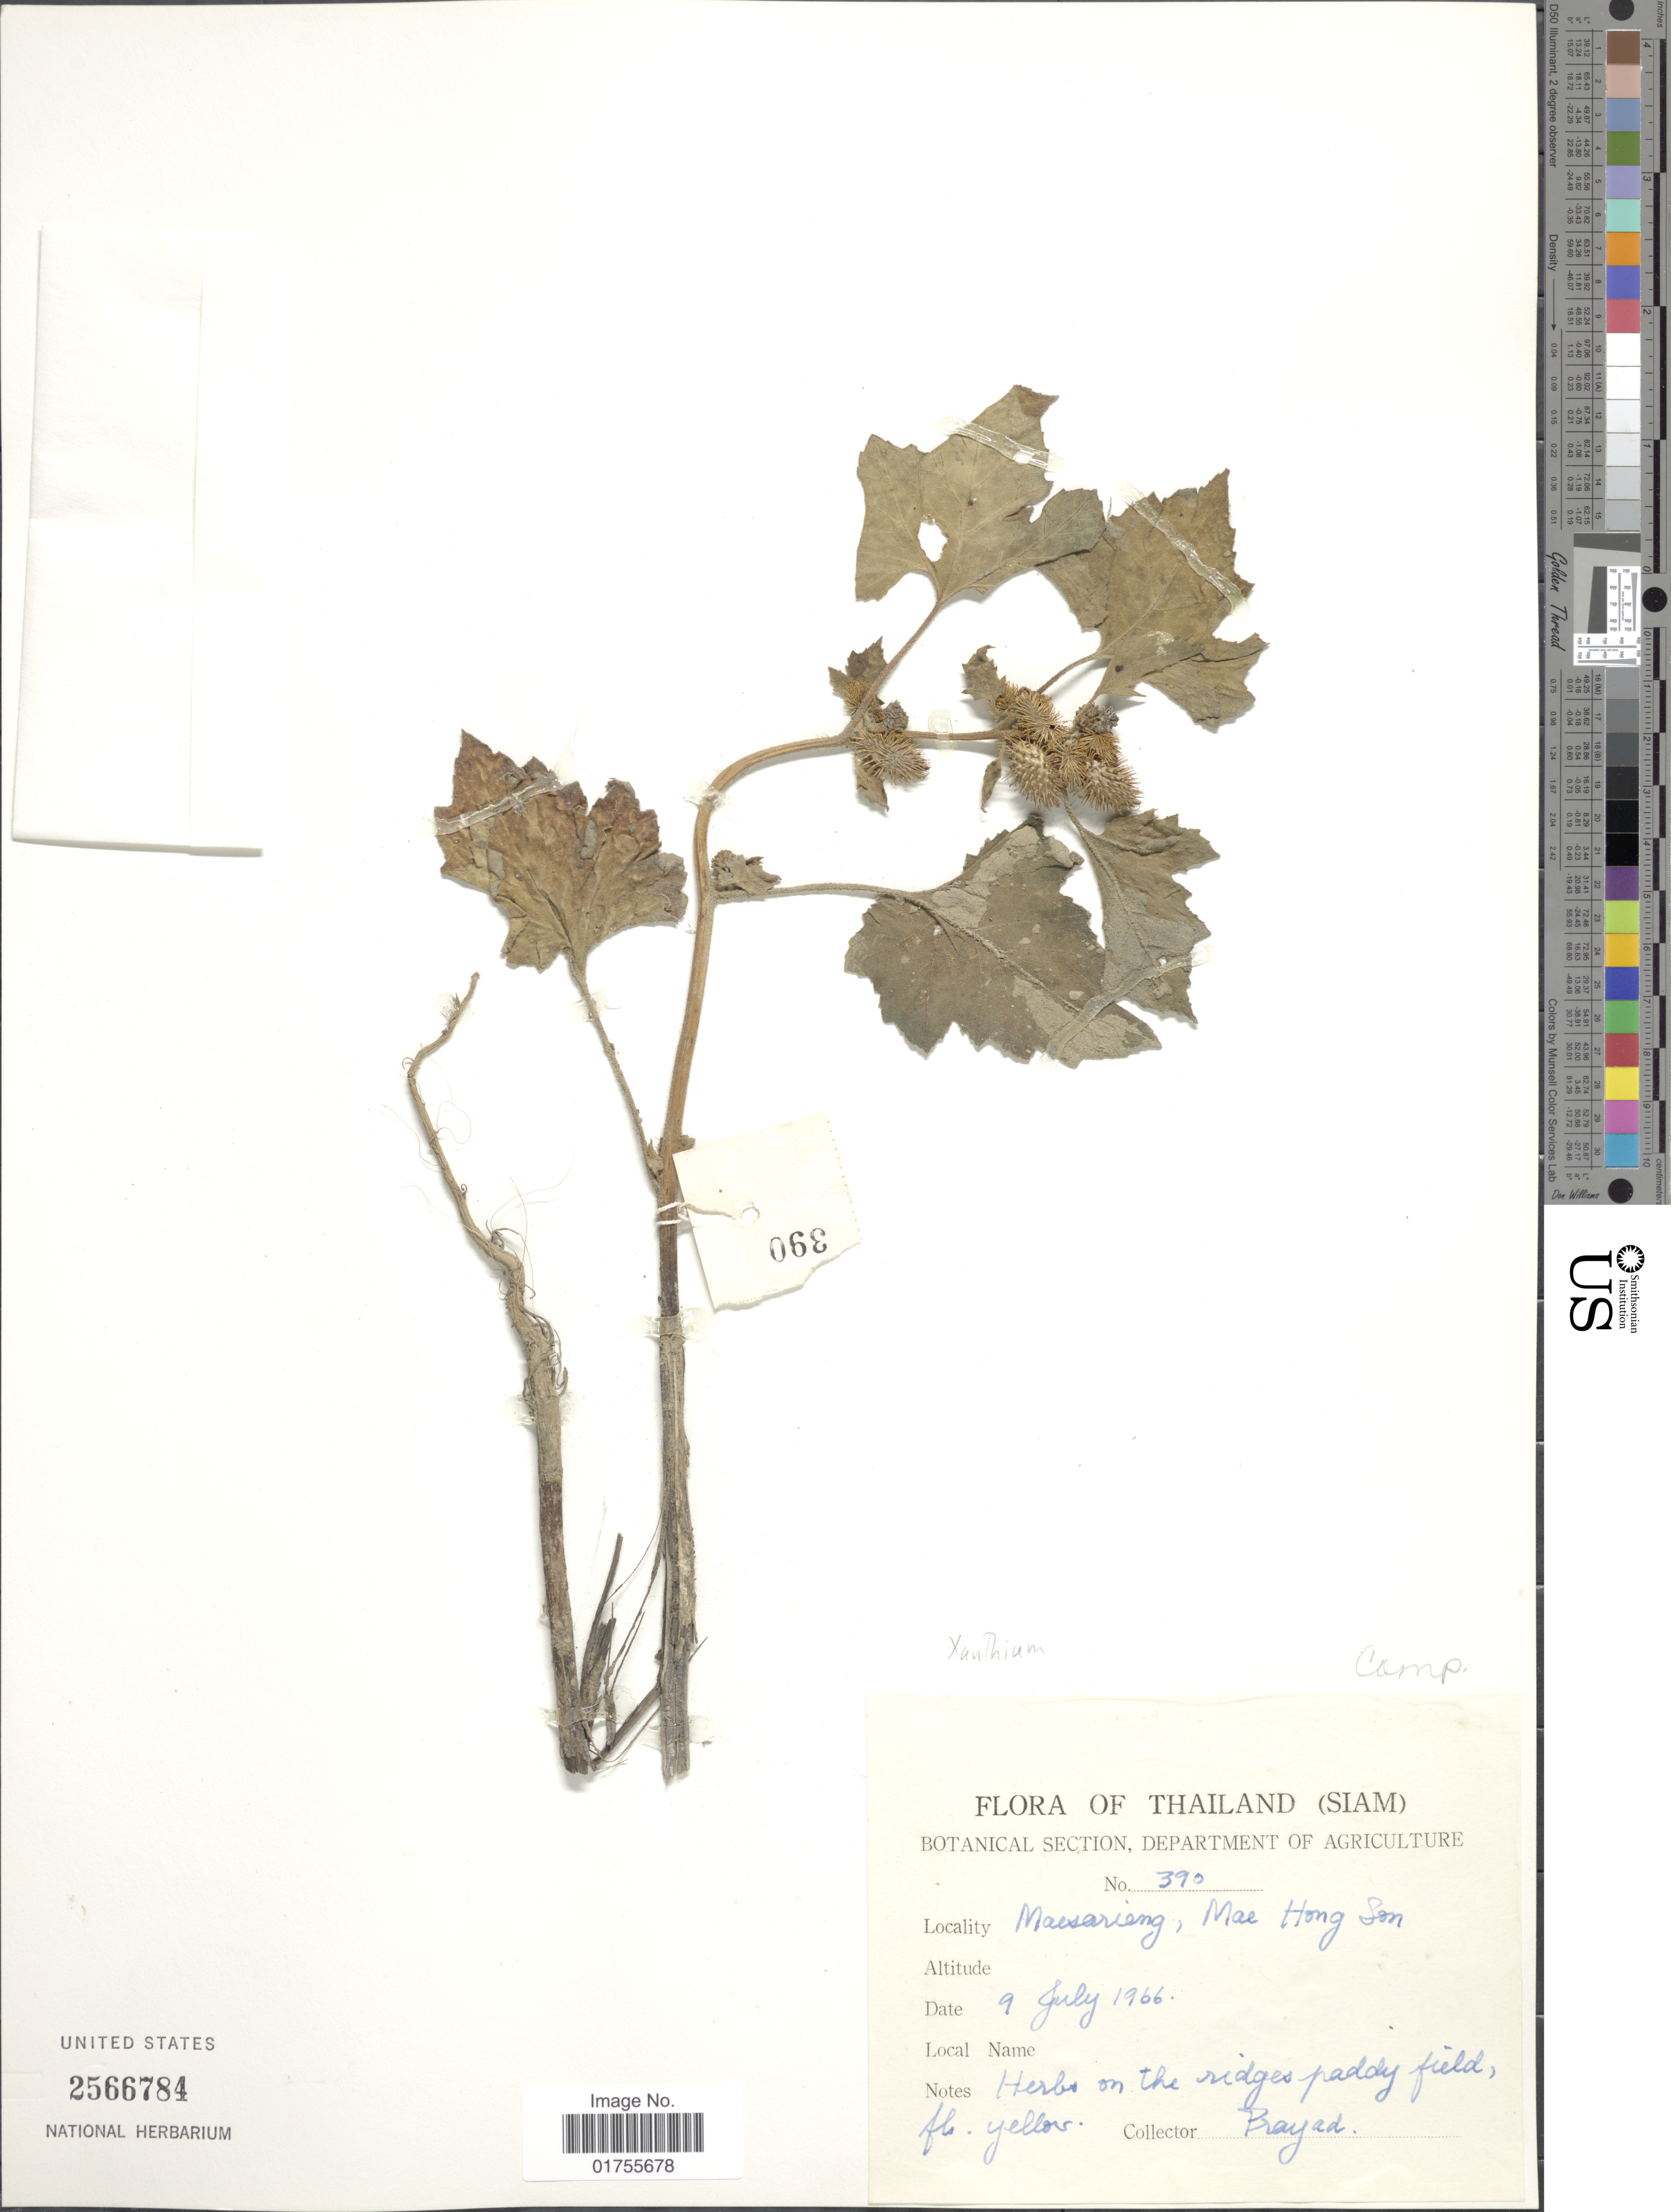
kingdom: Plantae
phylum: Tracheophyta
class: Magnoliopsida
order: Asterales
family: Asteraceae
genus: Xanthium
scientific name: Xanthium sp.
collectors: Prayad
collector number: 390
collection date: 1966-07-09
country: Thailand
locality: (siam) Maesarieng, Mae Hong Son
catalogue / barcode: US 2566784